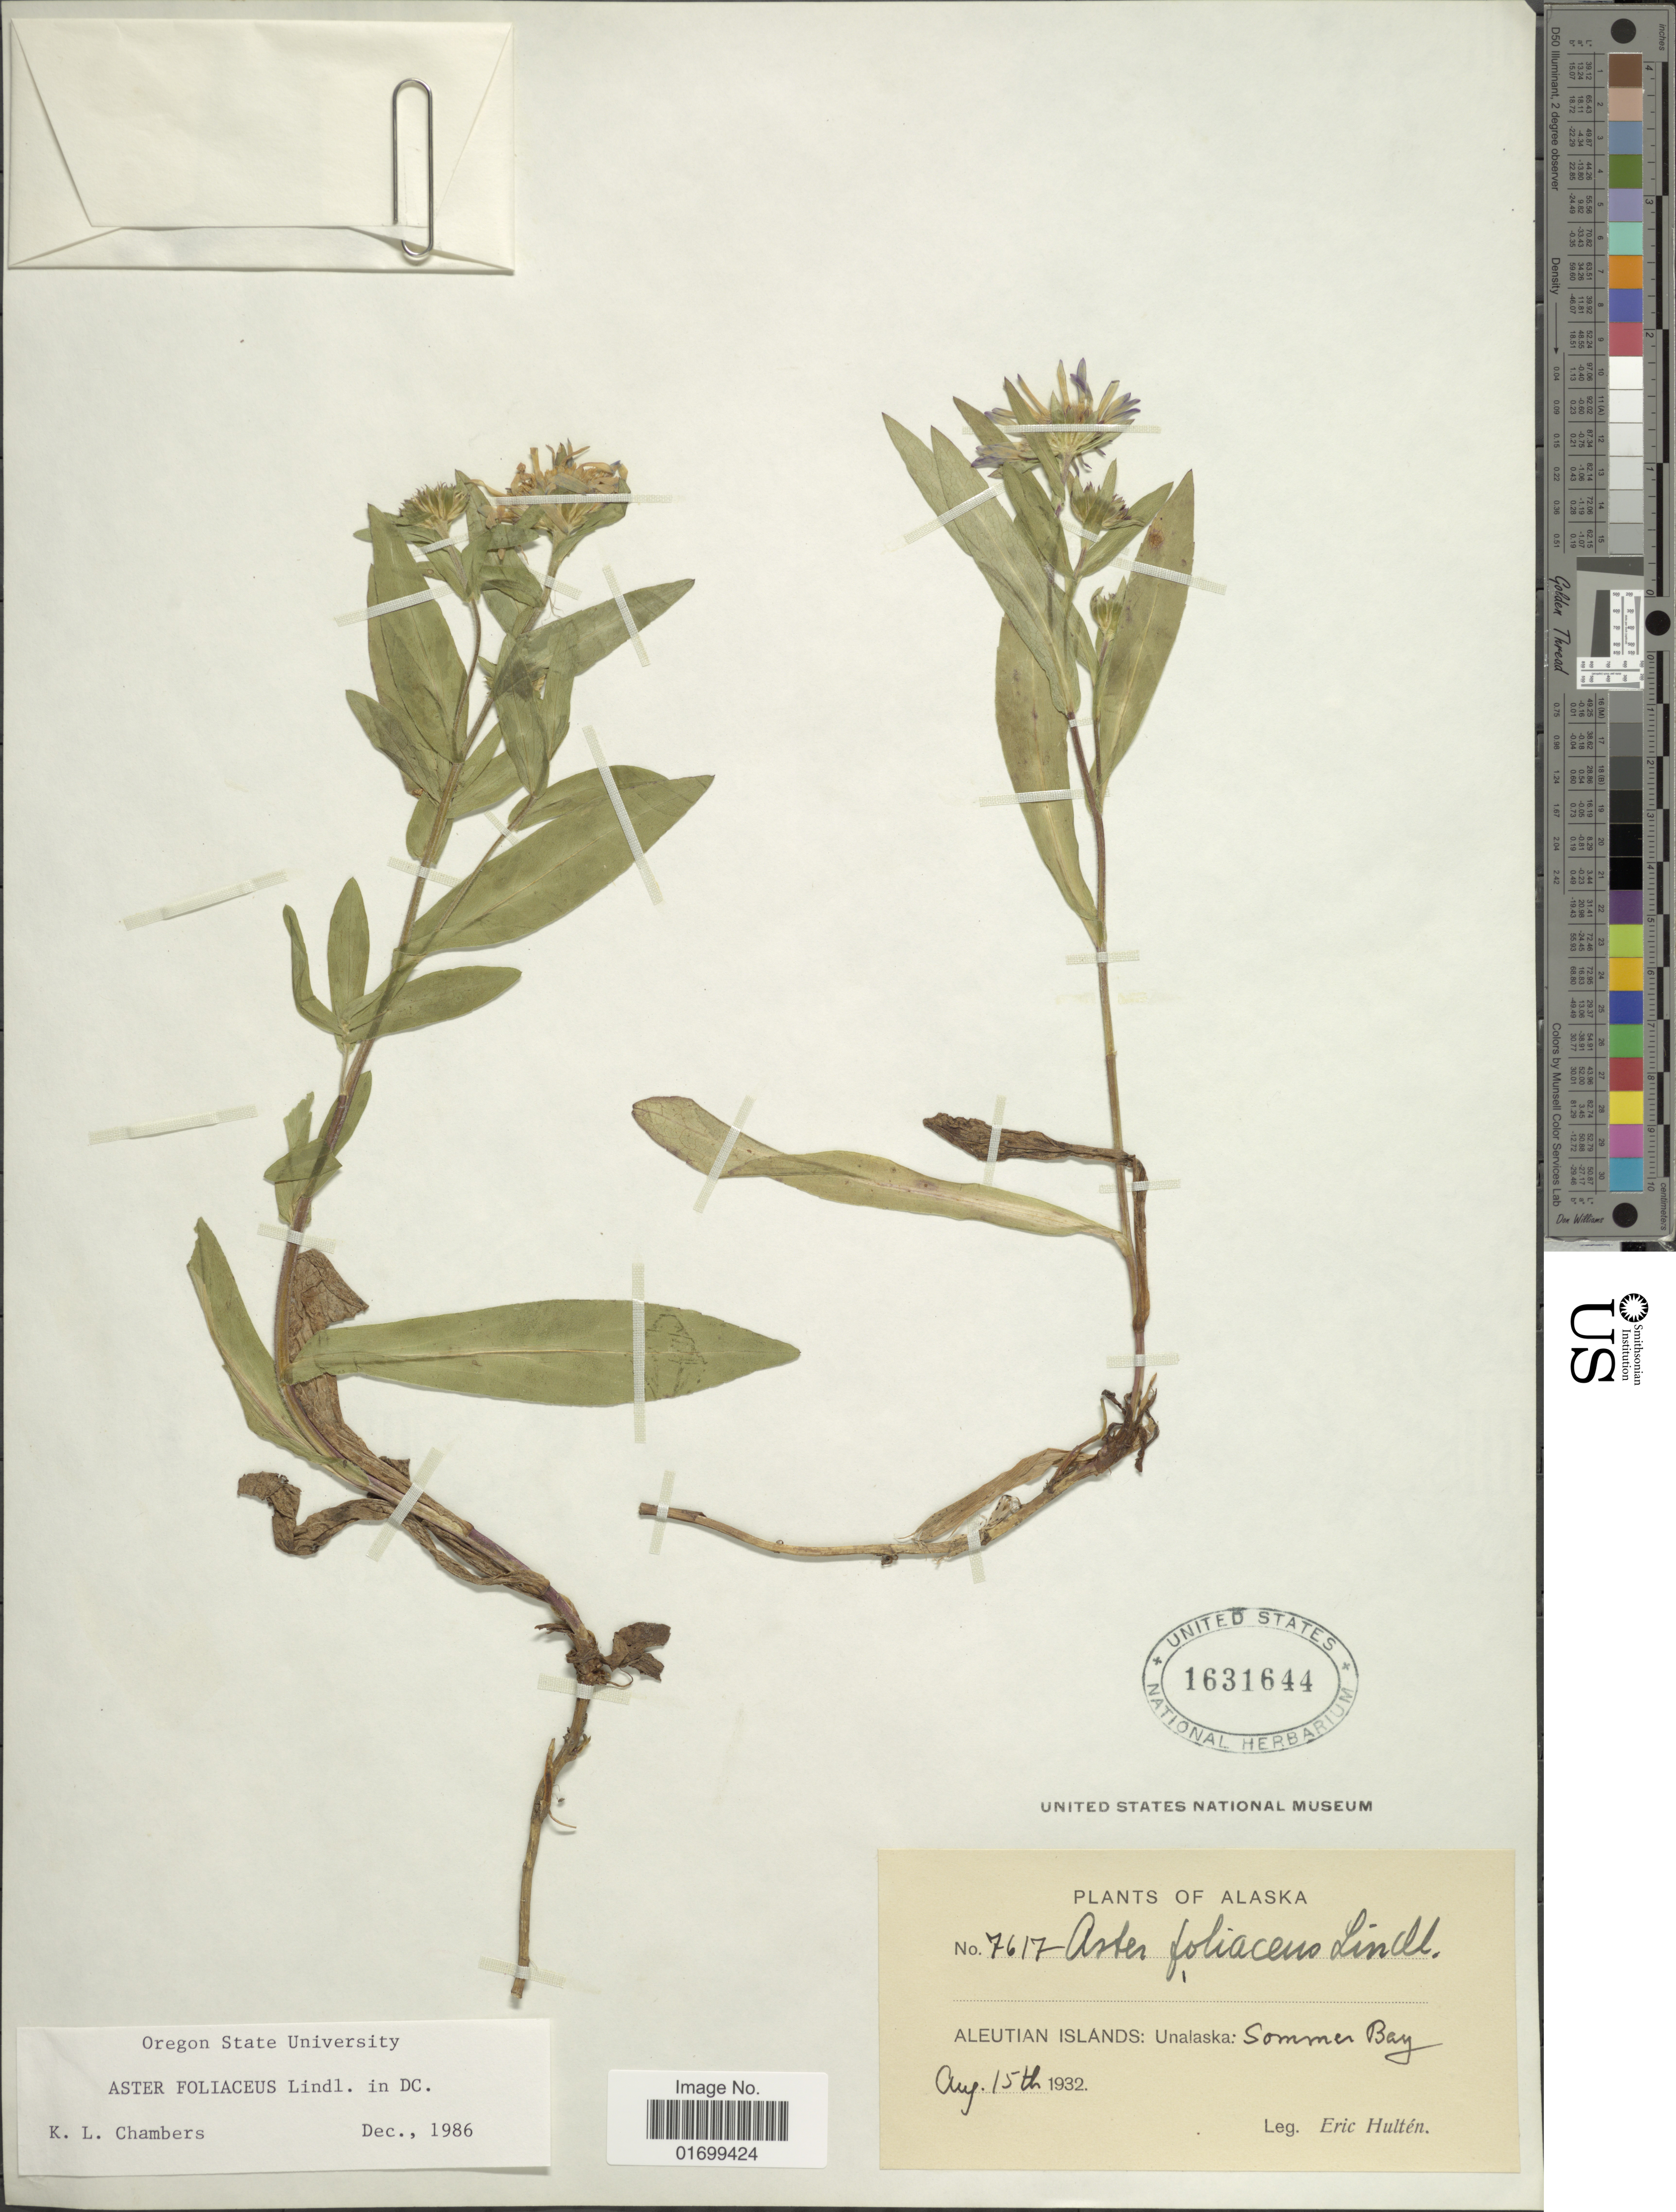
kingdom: Plantae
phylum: Tracheophyta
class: Magnoliopsida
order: Asterales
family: Asteraceae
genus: Symphyotrichum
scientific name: Symphyotrichum foliaceum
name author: (Lindl. ex DC.) G.L. Nesom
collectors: E. G. Hultén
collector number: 7617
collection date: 1932-08-15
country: United States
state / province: Alaska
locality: Aleutian Islands: Unalaska: Sommer Bay.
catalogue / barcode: US 1631644